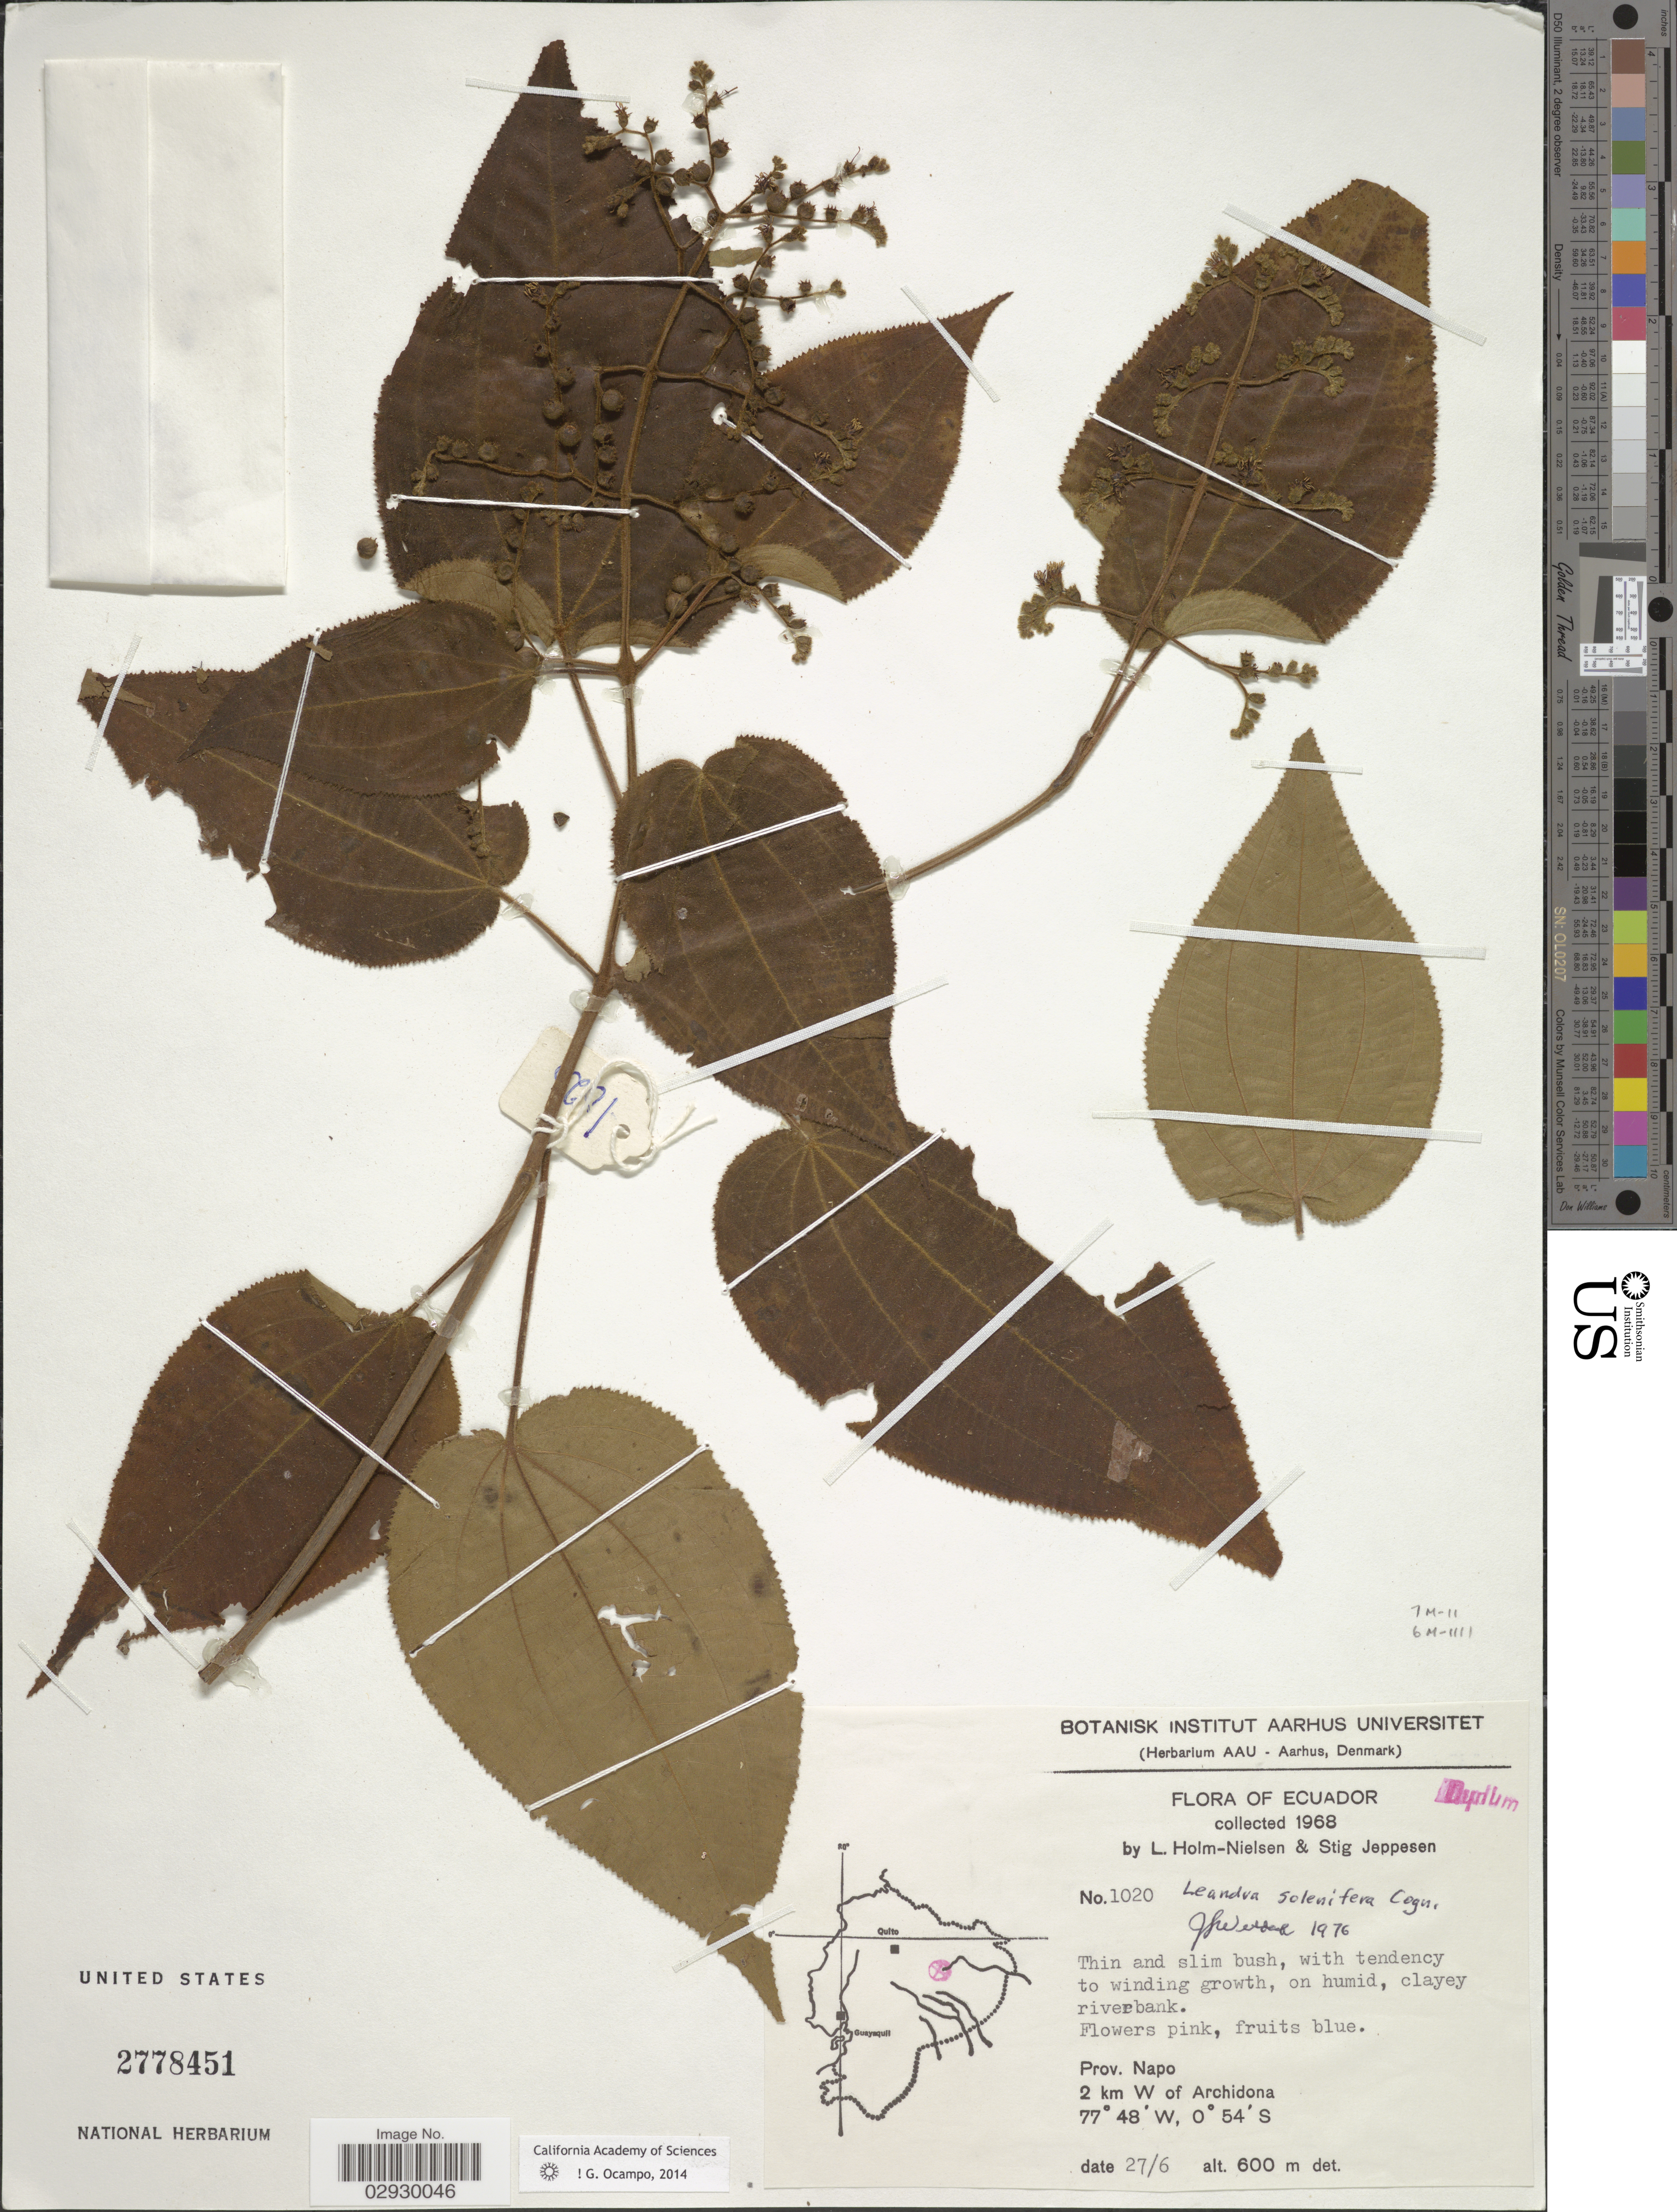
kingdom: Plantae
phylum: Tracheophyta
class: Magnoliopsida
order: Myrtales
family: Melastomataceae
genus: Leandra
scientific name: Leandra solenifera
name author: Cogn.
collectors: L. Holm-Nielsen & S. Jeppesen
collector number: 1020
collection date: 1968-06-27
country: Ecuador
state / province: Napo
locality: Prov. Napo, 2 km W of Archidona.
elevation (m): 600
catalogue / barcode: US 2778451